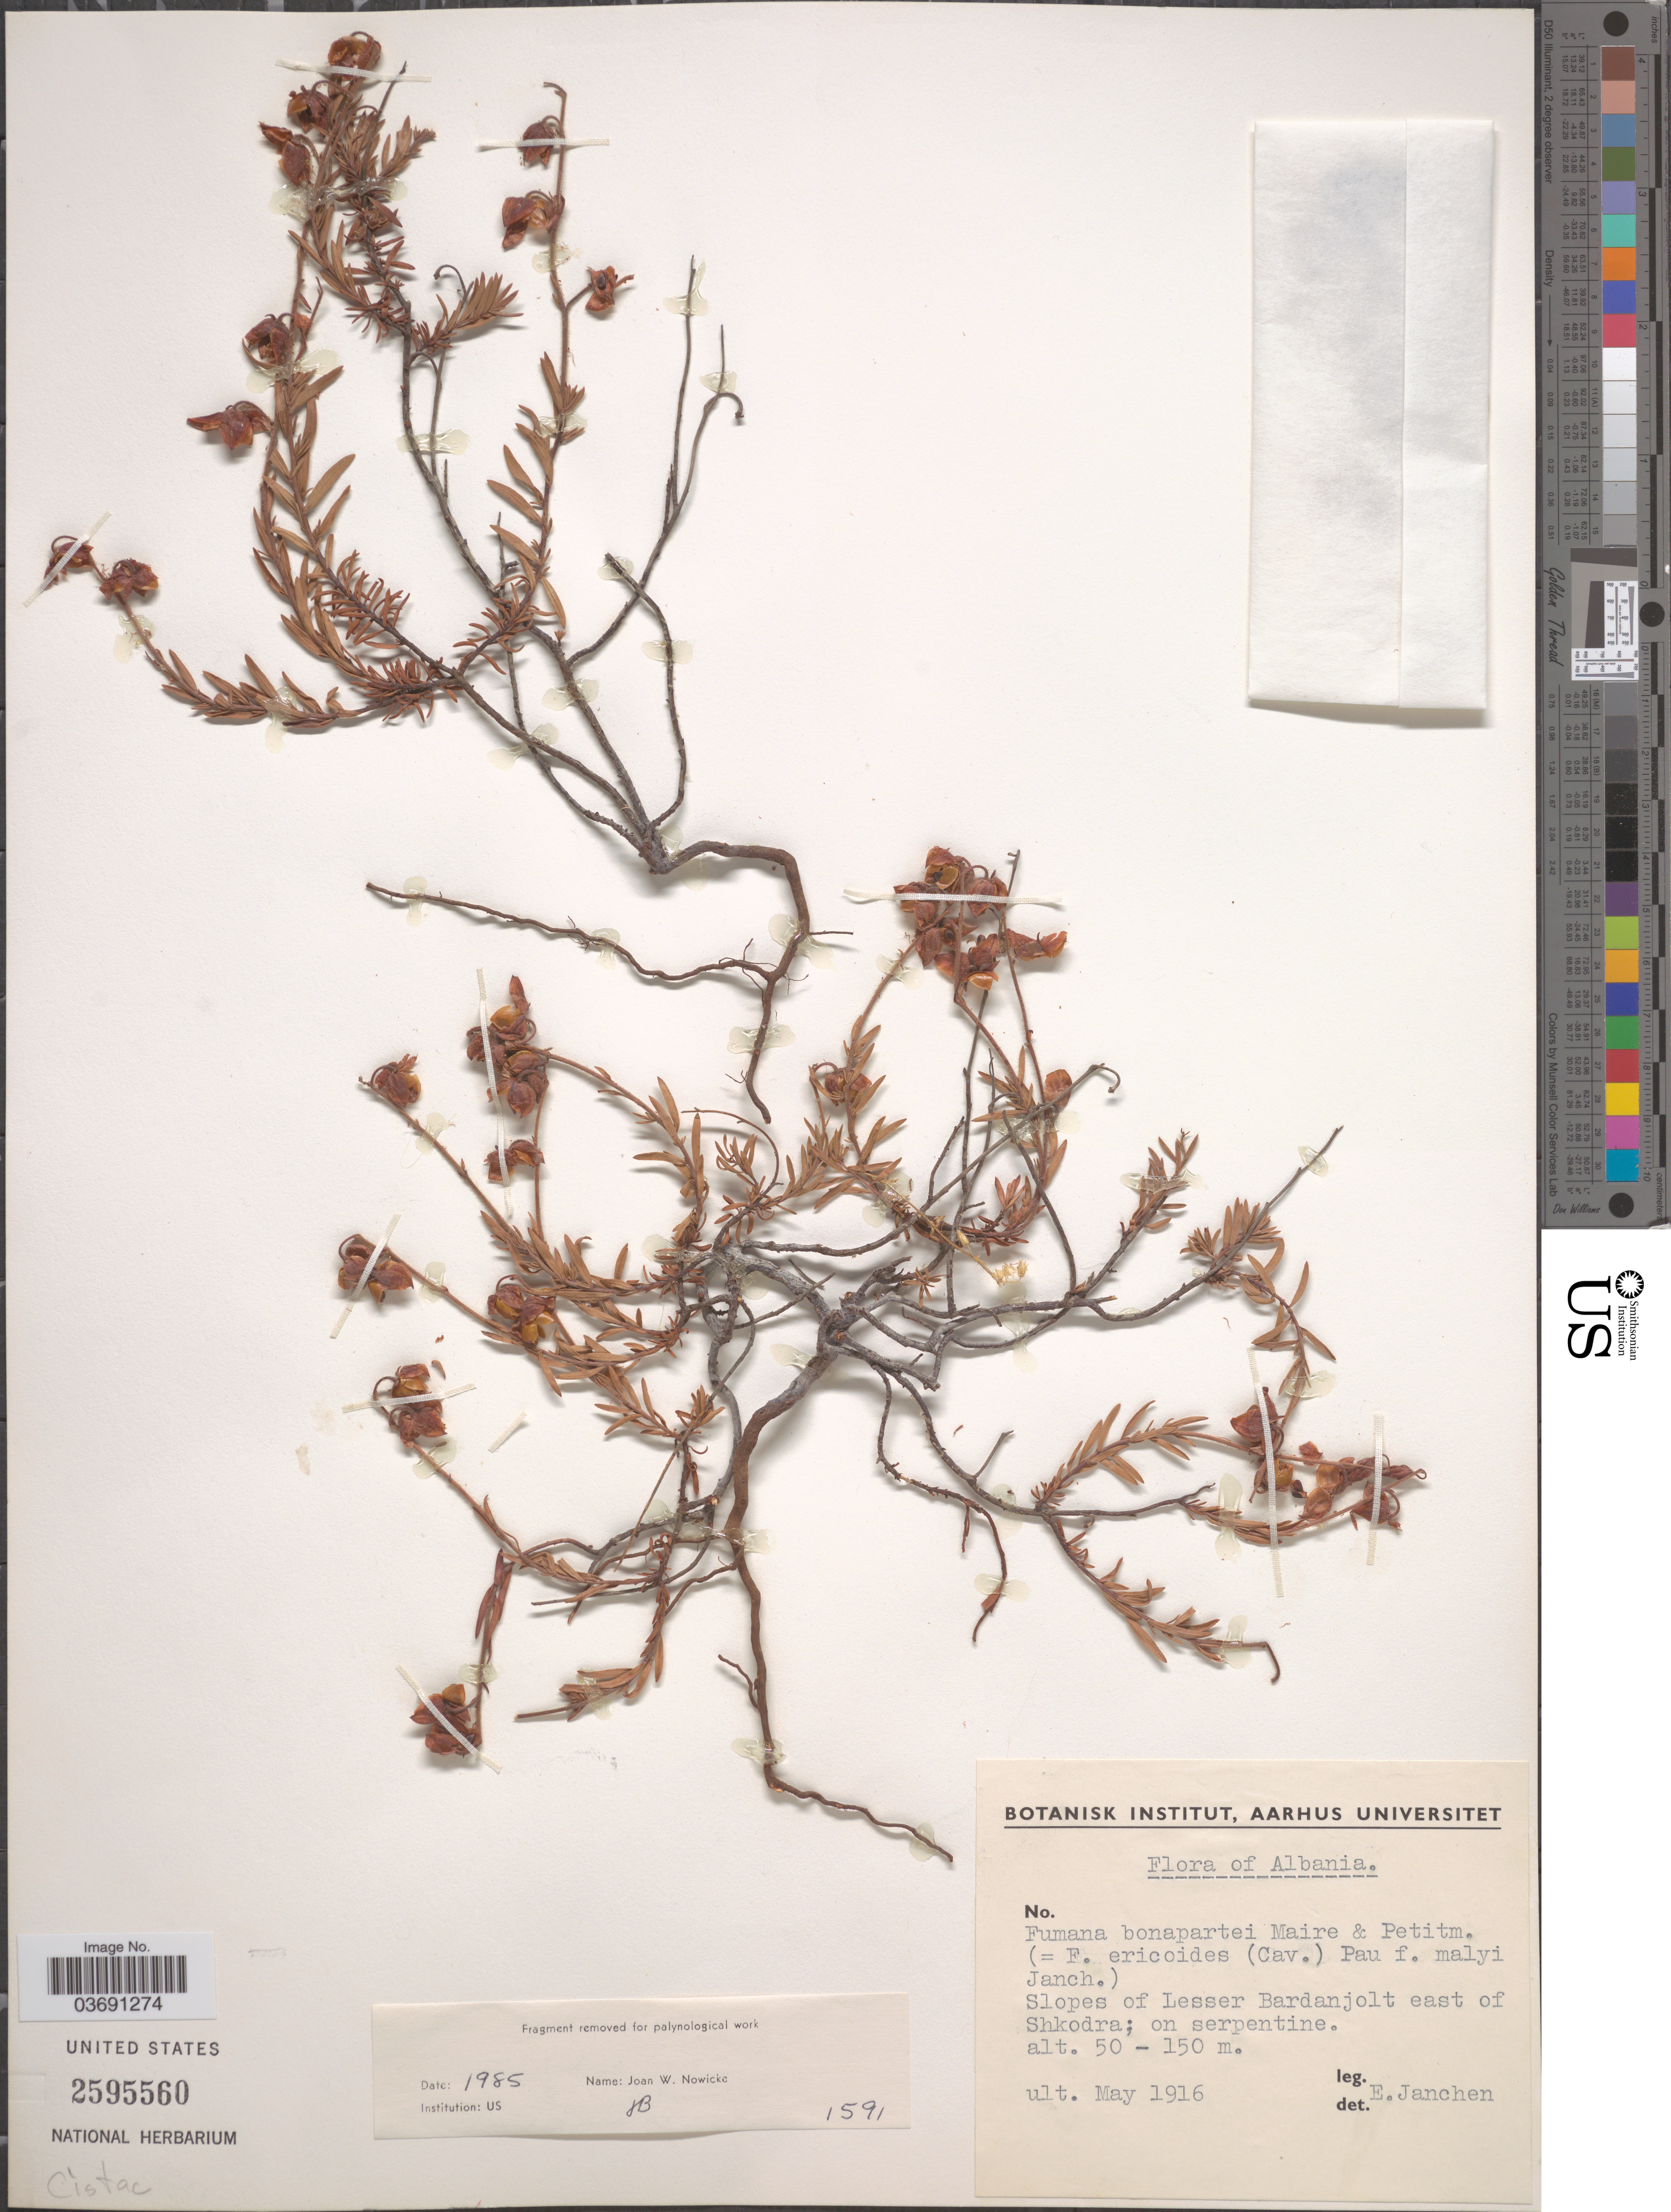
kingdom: Plantae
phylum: Tracheophyta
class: Magnoliopsida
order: Malvales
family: Cistaceae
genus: Fumana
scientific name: Fumana bonapartei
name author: Maire & Petitm.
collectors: E. E. A. Janchen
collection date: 1916-05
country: Albania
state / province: Shkoder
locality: Slopes of Lesser Bardanjolt east of Shkodra; on serpentine.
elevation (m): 50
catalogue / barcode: US 2595560